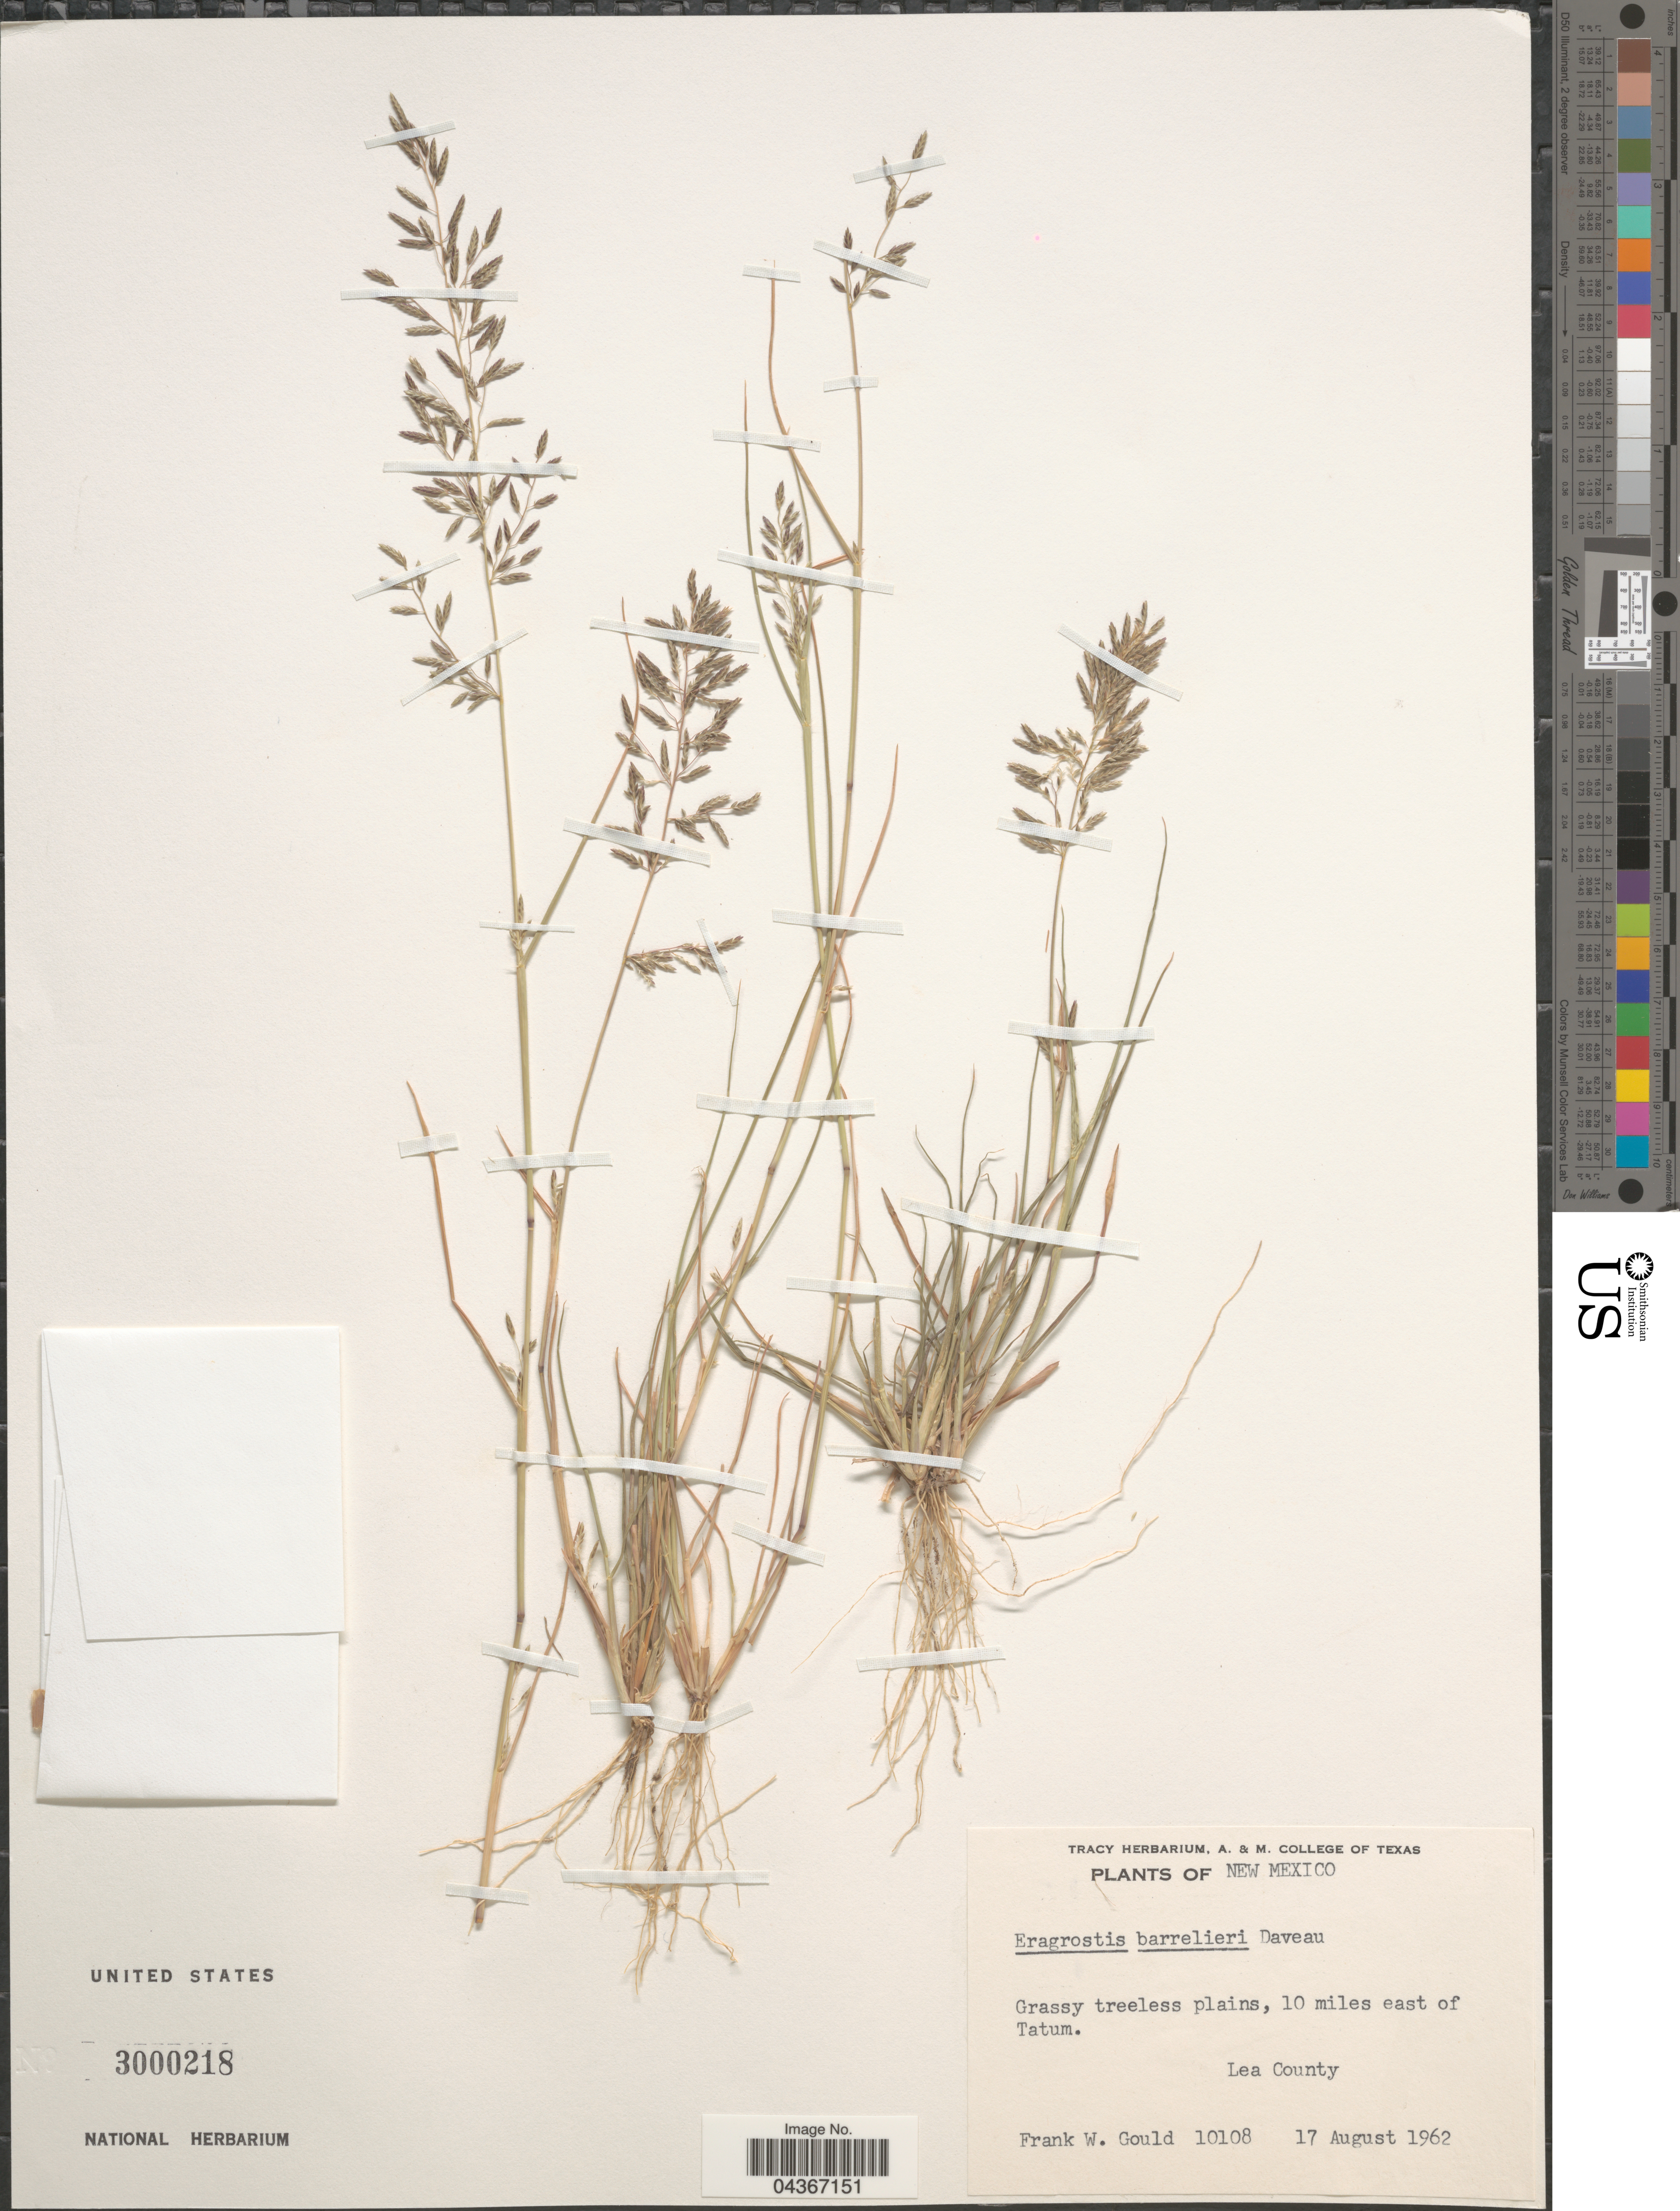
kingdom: Plantae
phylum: Tracheophyta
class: Liliopsida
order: Poales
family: Poaceae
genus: Eragrostis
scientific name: Eragrostis barrelieri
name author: Daveau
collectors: F. W. Gould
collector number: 10108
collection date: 1962-08-17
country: United States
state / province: New Mexico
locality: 10 miles east of Tatum. Lea County.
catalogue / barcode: US 3000218